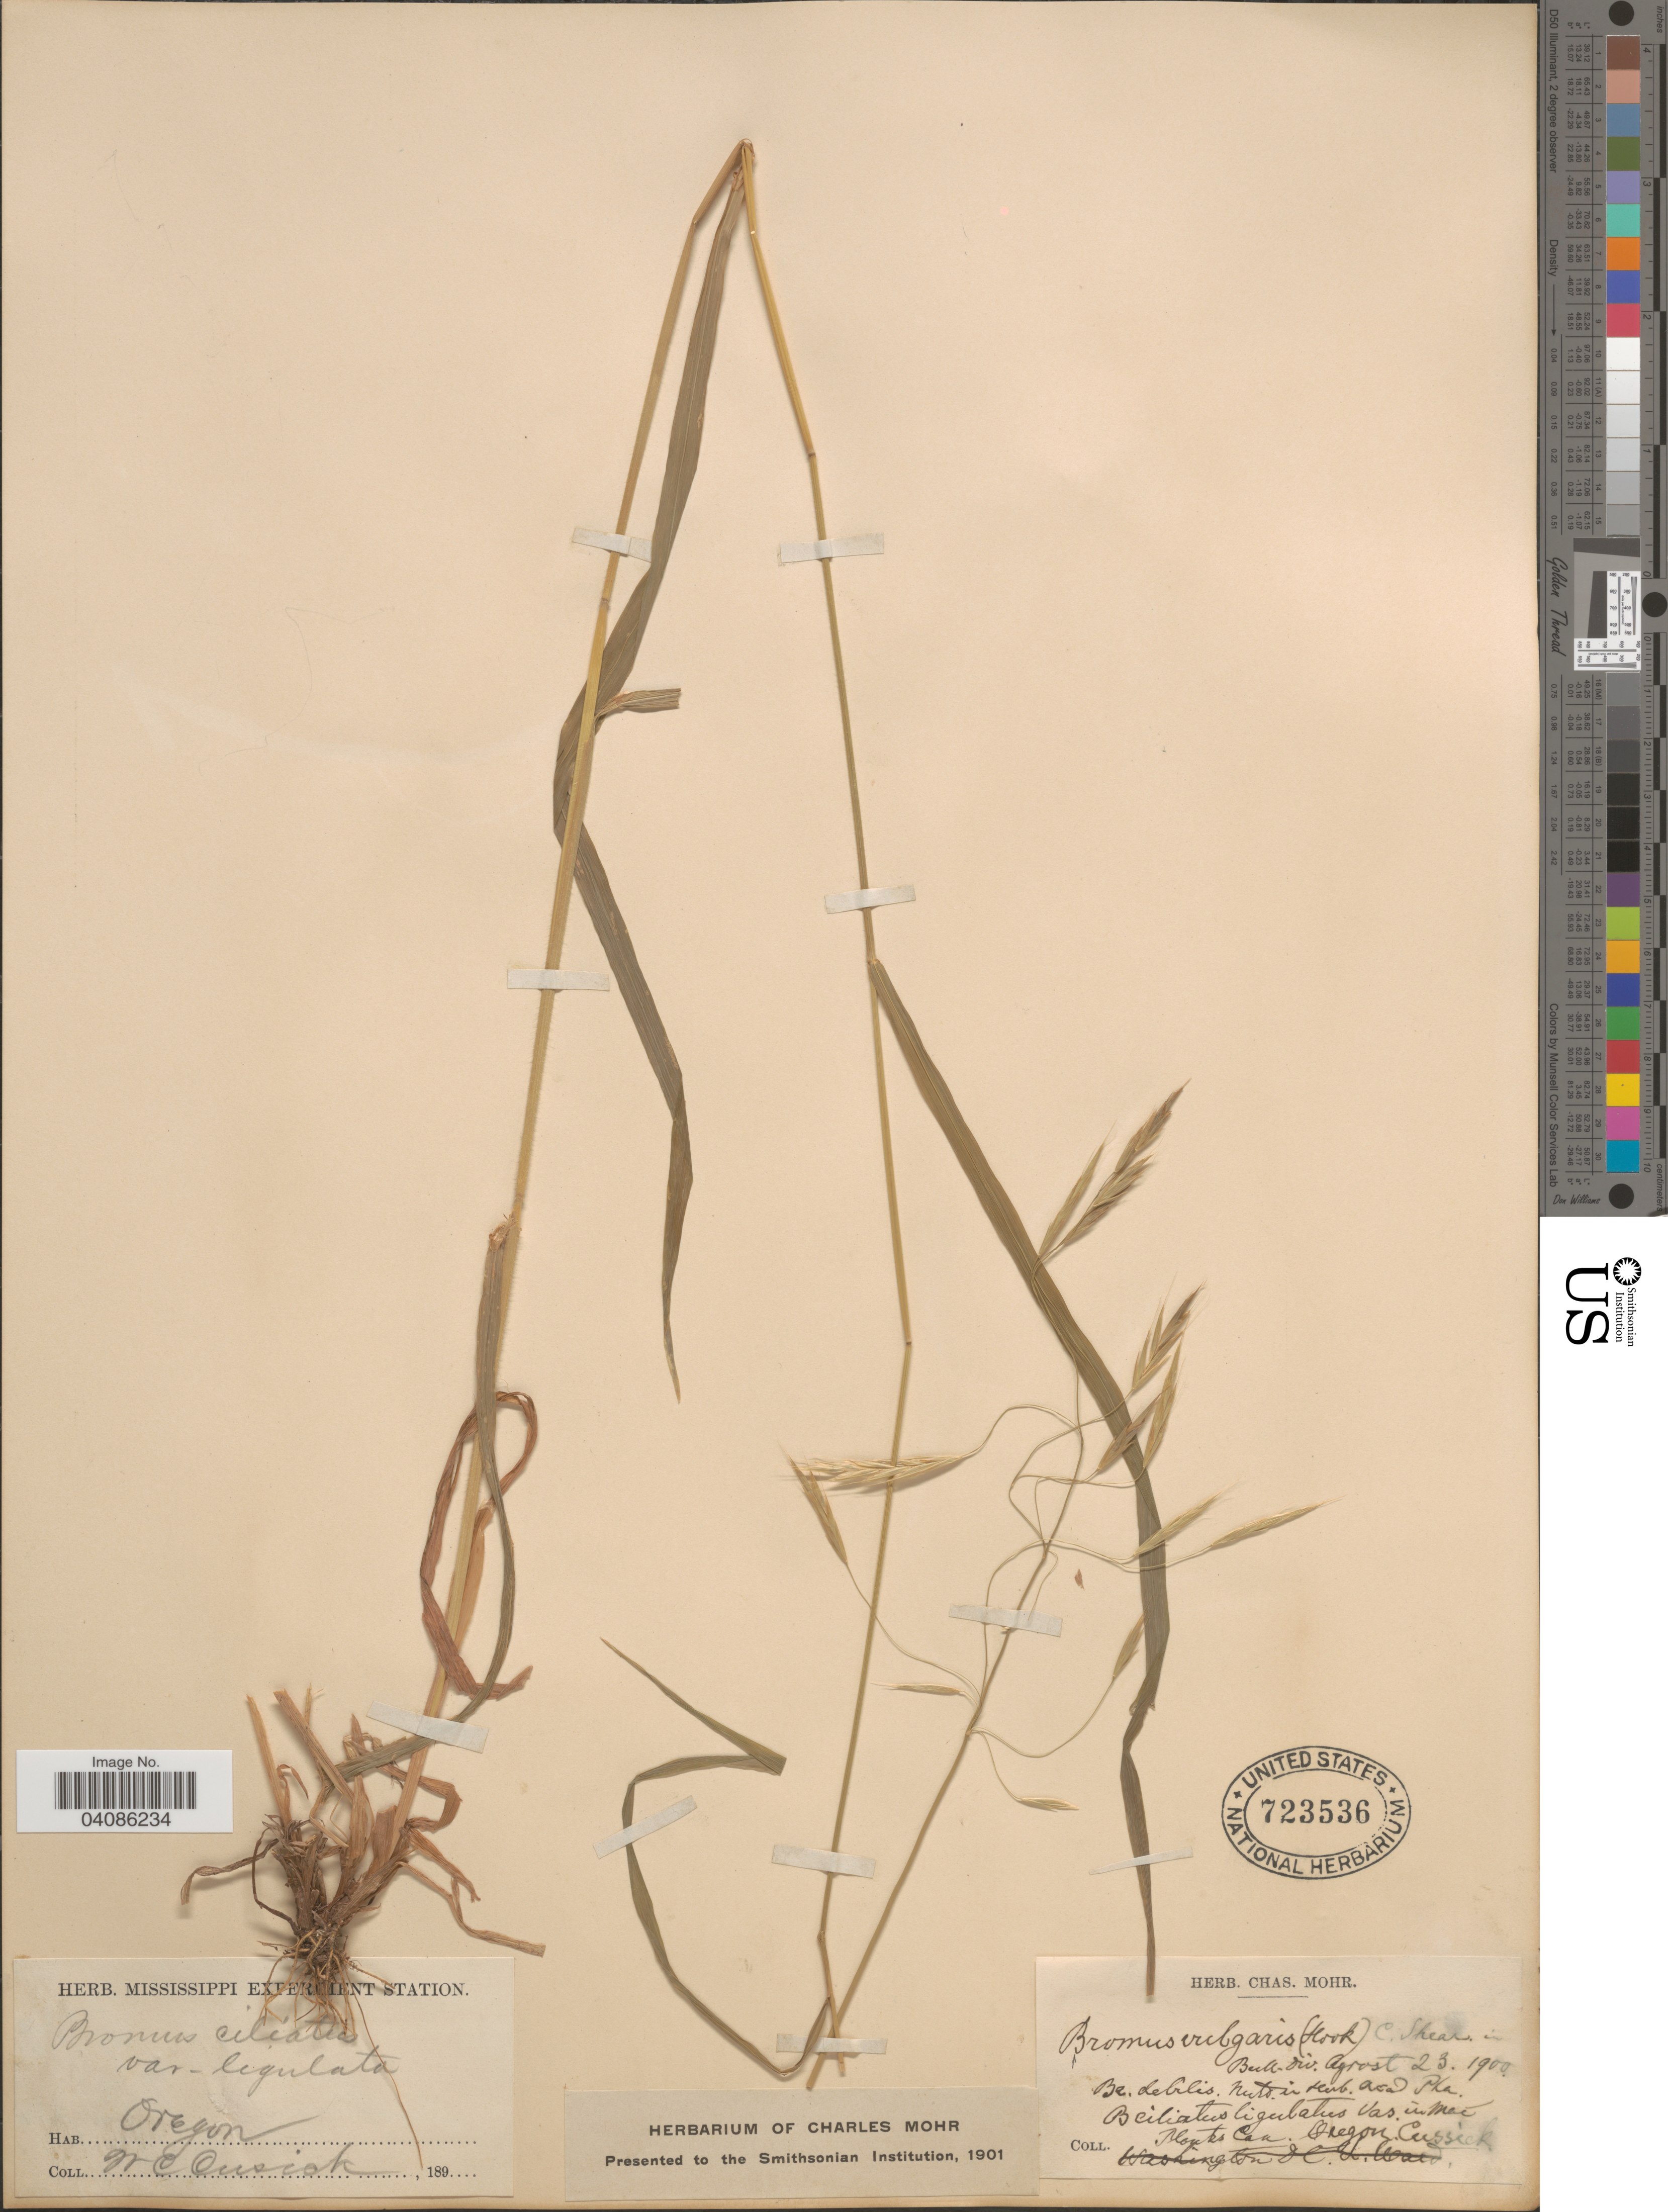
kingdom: Plantae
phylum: Tracheophyta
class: Liliopsida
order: Poales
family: Poaceae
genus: Bromus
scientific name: Bromus texensis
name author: (Shear) Hitchc.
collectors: W. C. Cusick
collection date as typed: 189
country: United States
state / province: Oregon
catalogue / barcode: US 723536